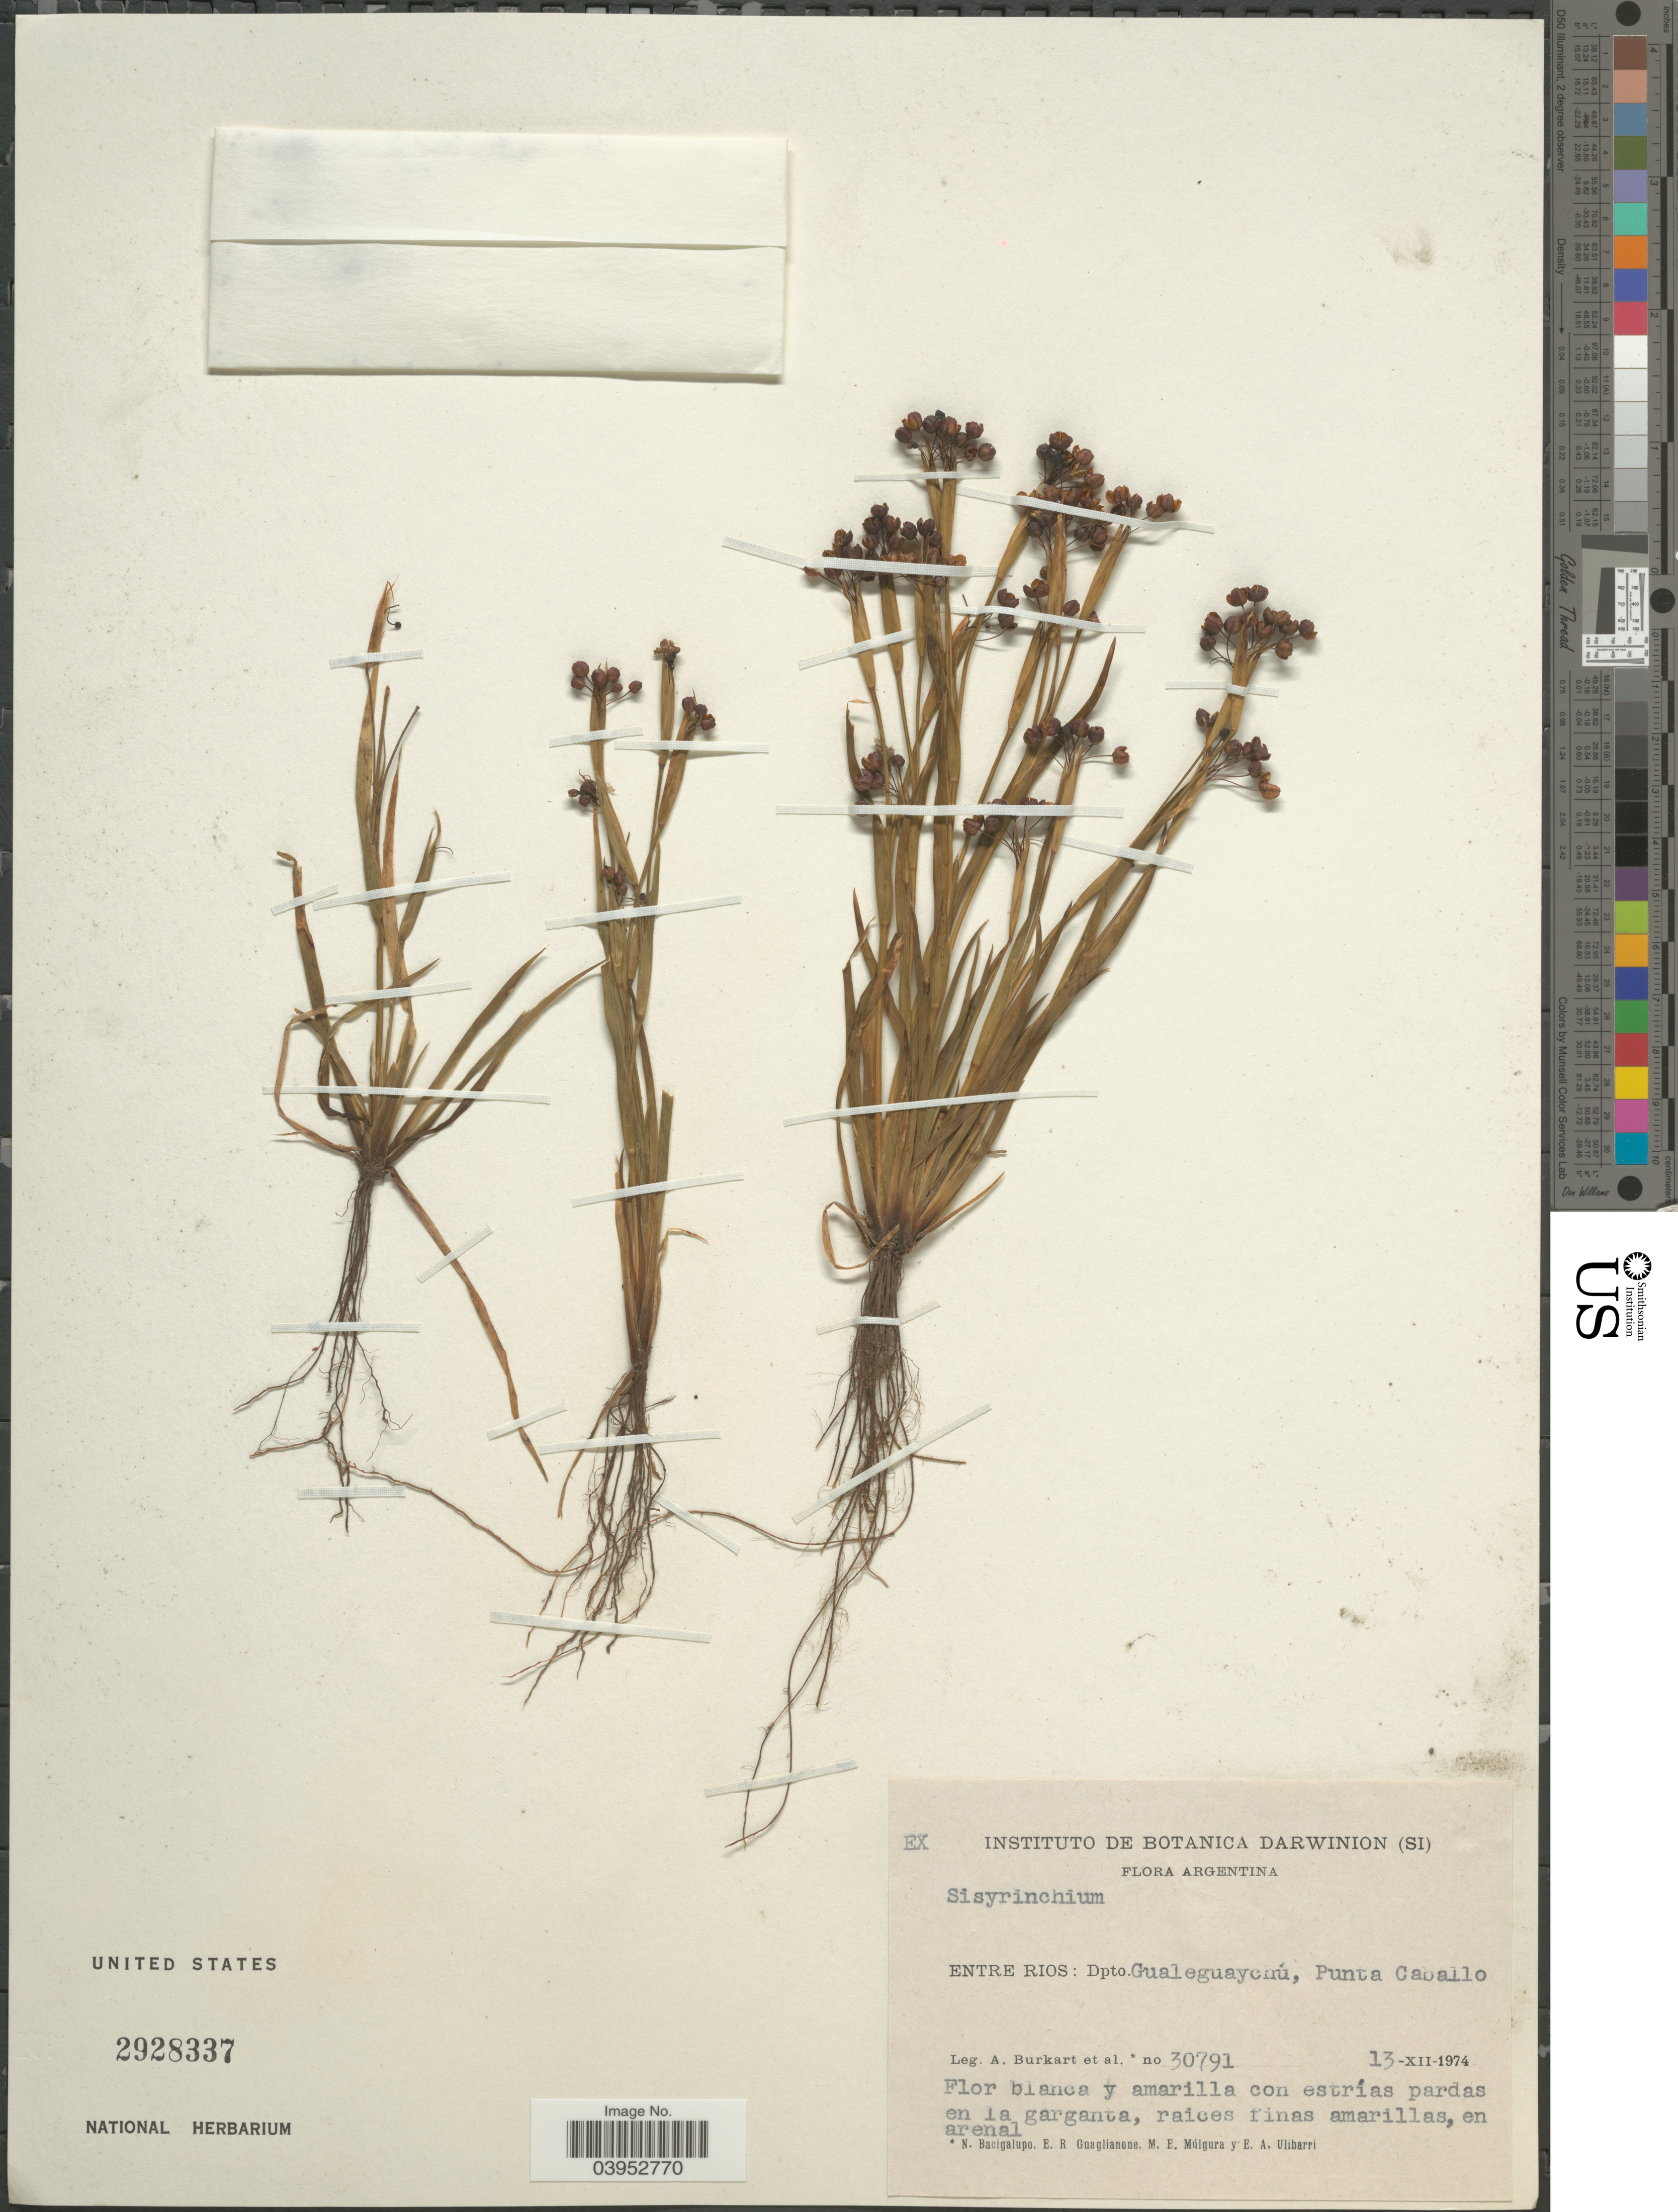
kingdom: Plantae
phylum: Tracheophyta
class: Liliopsida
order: Asparagales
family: Iridaceae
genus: Sisyrinchium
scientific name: Sisyrinchium sp.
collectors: A. E. Burkart, N. M. Bacigalupo, E. R. Guaglianone, M. E. Múlgura & E. A. Ulibarri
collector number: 30791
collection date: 1974-12-13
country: Argentina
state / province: Entre Rios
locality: Dpto. Gualeguaychú, Punta Caballo.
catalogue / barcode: US 2928337